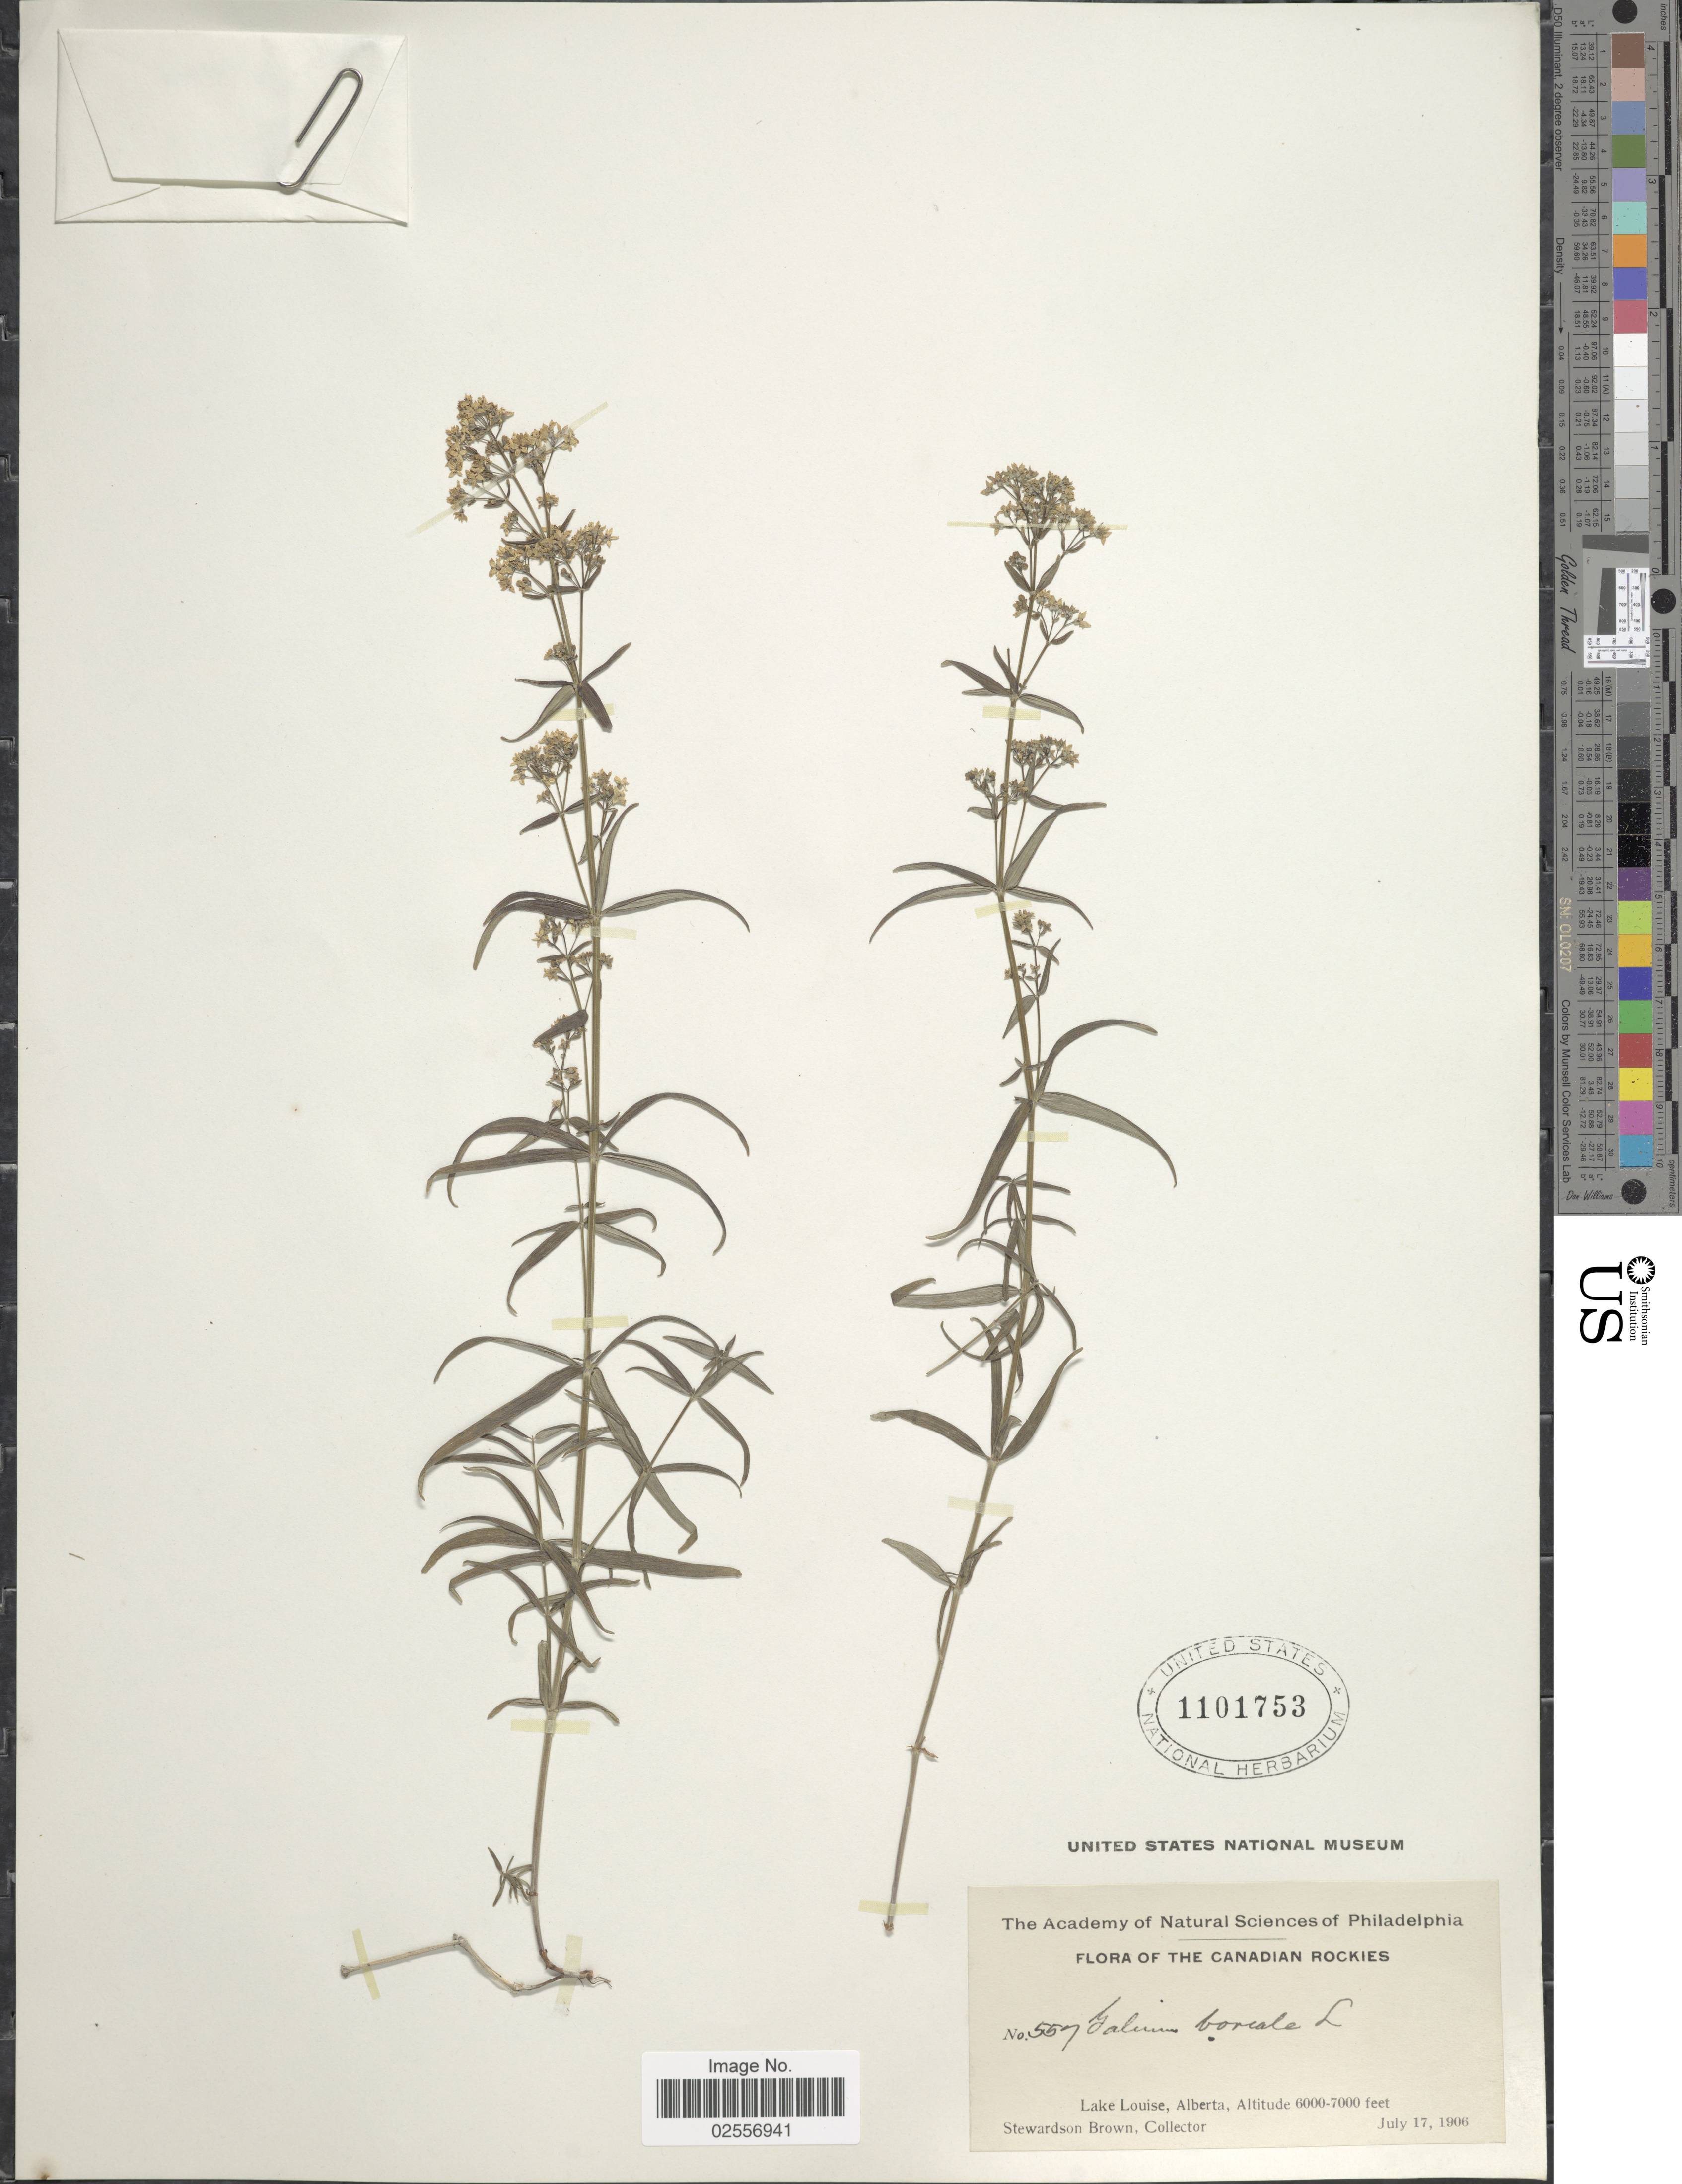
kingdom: Plantae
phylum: Tracheophyta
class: Magnoliopsida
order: Gentianales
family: Rubiaceae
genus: Galium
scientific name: Galium boreale L.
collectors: S. Brown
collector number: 557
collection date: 1906-07-17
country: Canada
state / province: Alberta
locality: Canadian Rockies, Lake Louise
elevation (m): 1829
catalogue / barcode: US 1101753